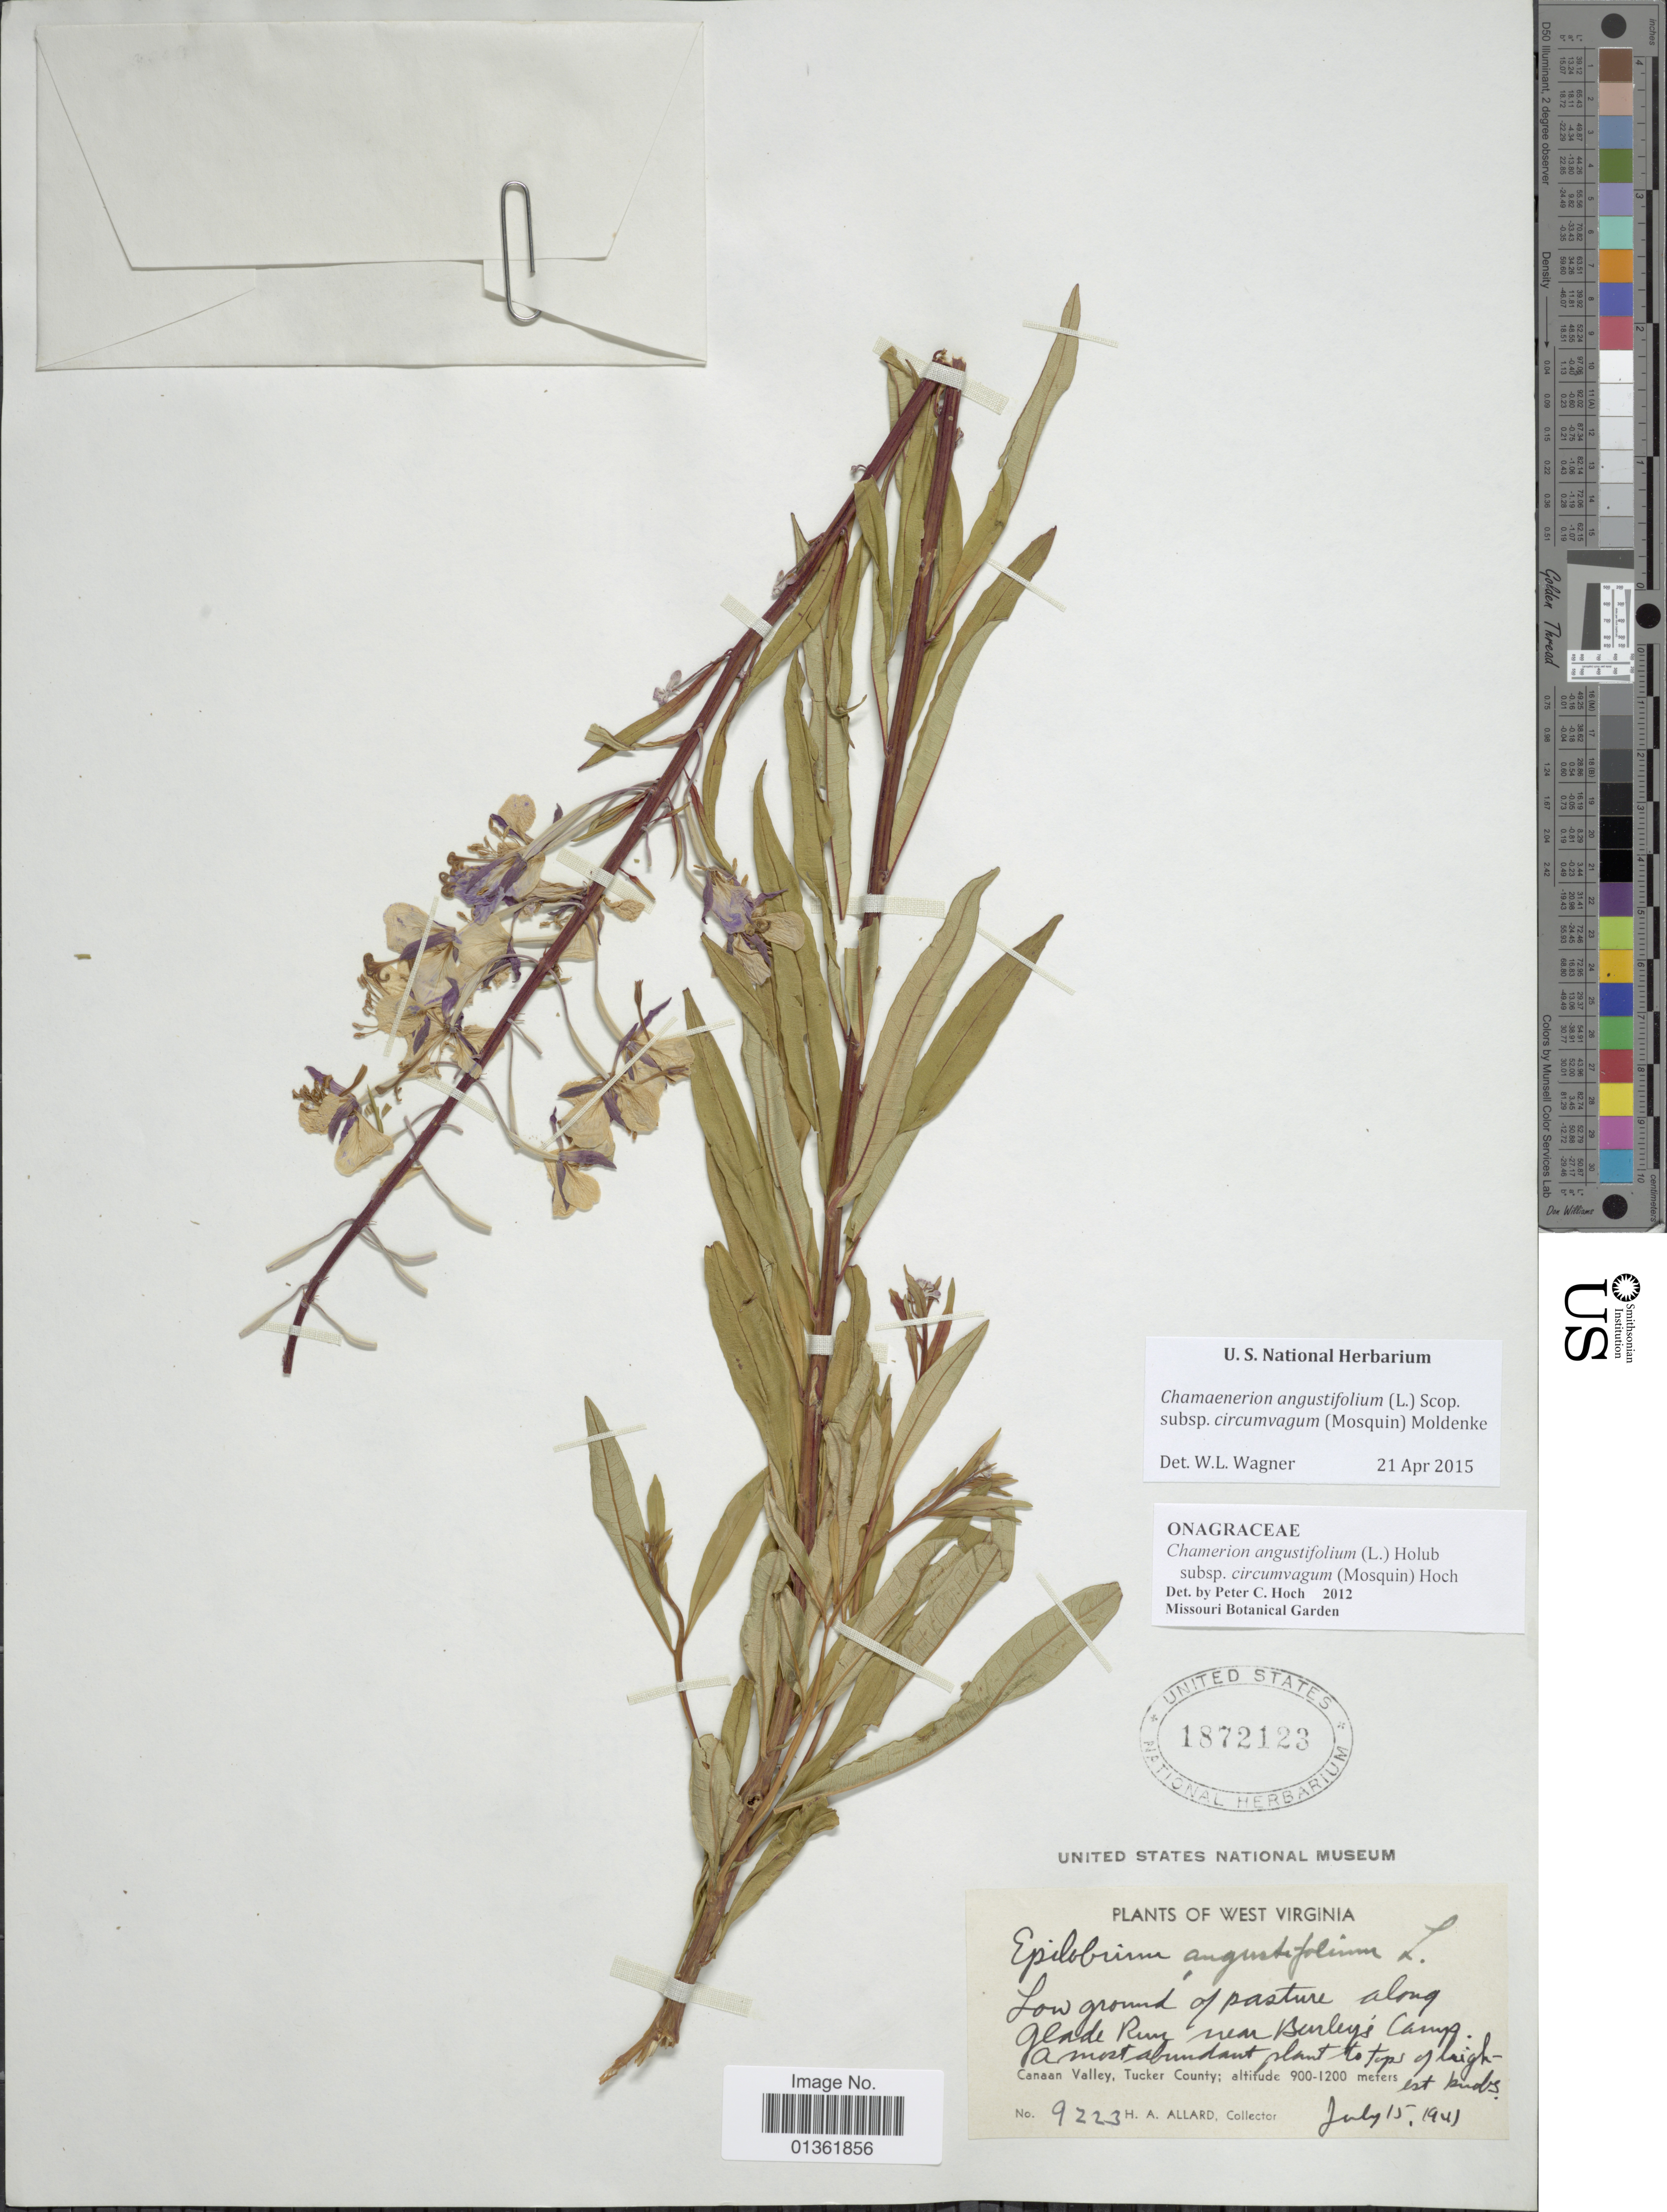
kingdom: Plantae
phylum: Tracheophyta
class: Magnoliopsida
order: Myrtales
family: Onagraceae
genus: Chamaenerion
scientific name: Chamaenerion angustifolium subsp. circumvagum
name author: (Mosquin) Moldenke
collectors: H. A. Allard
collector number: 9223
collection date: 1941-07-15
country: United States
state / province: West Virginia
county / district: Tucker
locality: Low ground of pasture along Glade Run near Burley's camp. Canaan Valley, Tucker County.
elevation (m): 900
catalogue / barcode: US 1872123